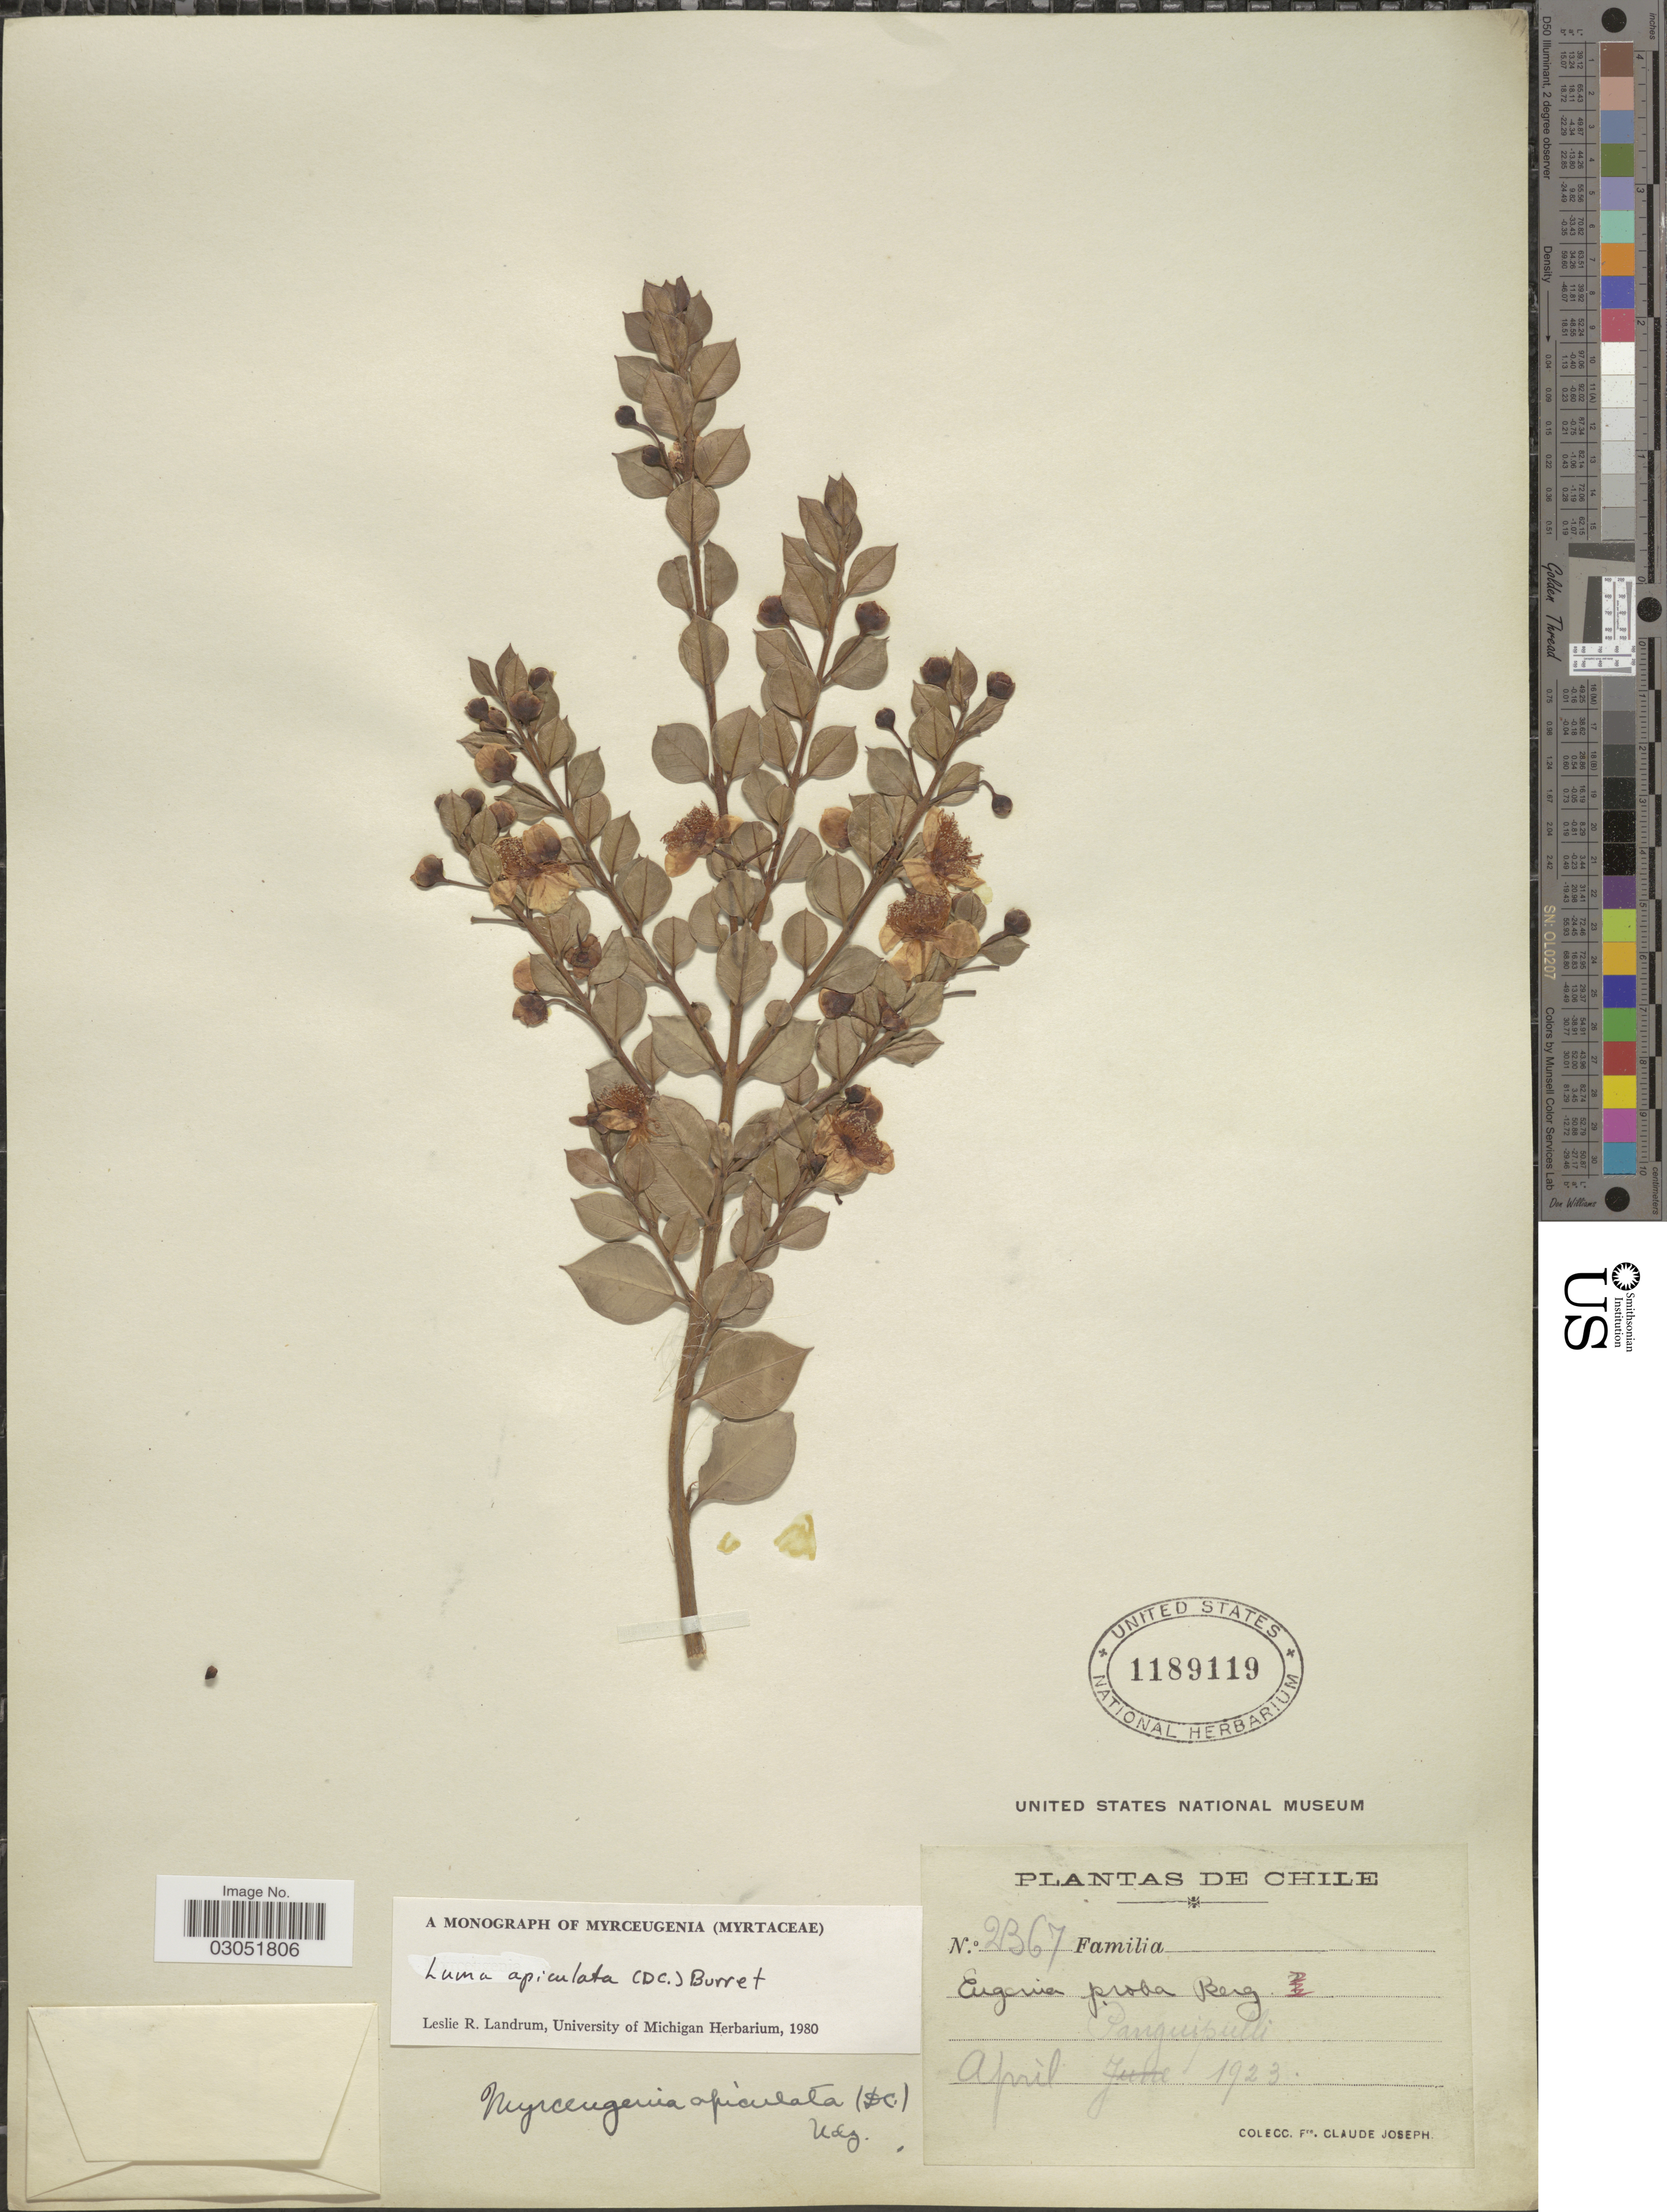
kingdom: Plantae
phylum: Tracheophyta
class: Magnoliopsida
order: Myrtales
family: Myrtaceae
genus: Luma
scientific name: Luma apiculata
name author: (DC.) Burret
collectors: Bro. Claude-Joseph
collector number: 21367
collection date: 1923-04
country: Chile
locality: Panguipulli.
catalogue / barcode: US 1189119